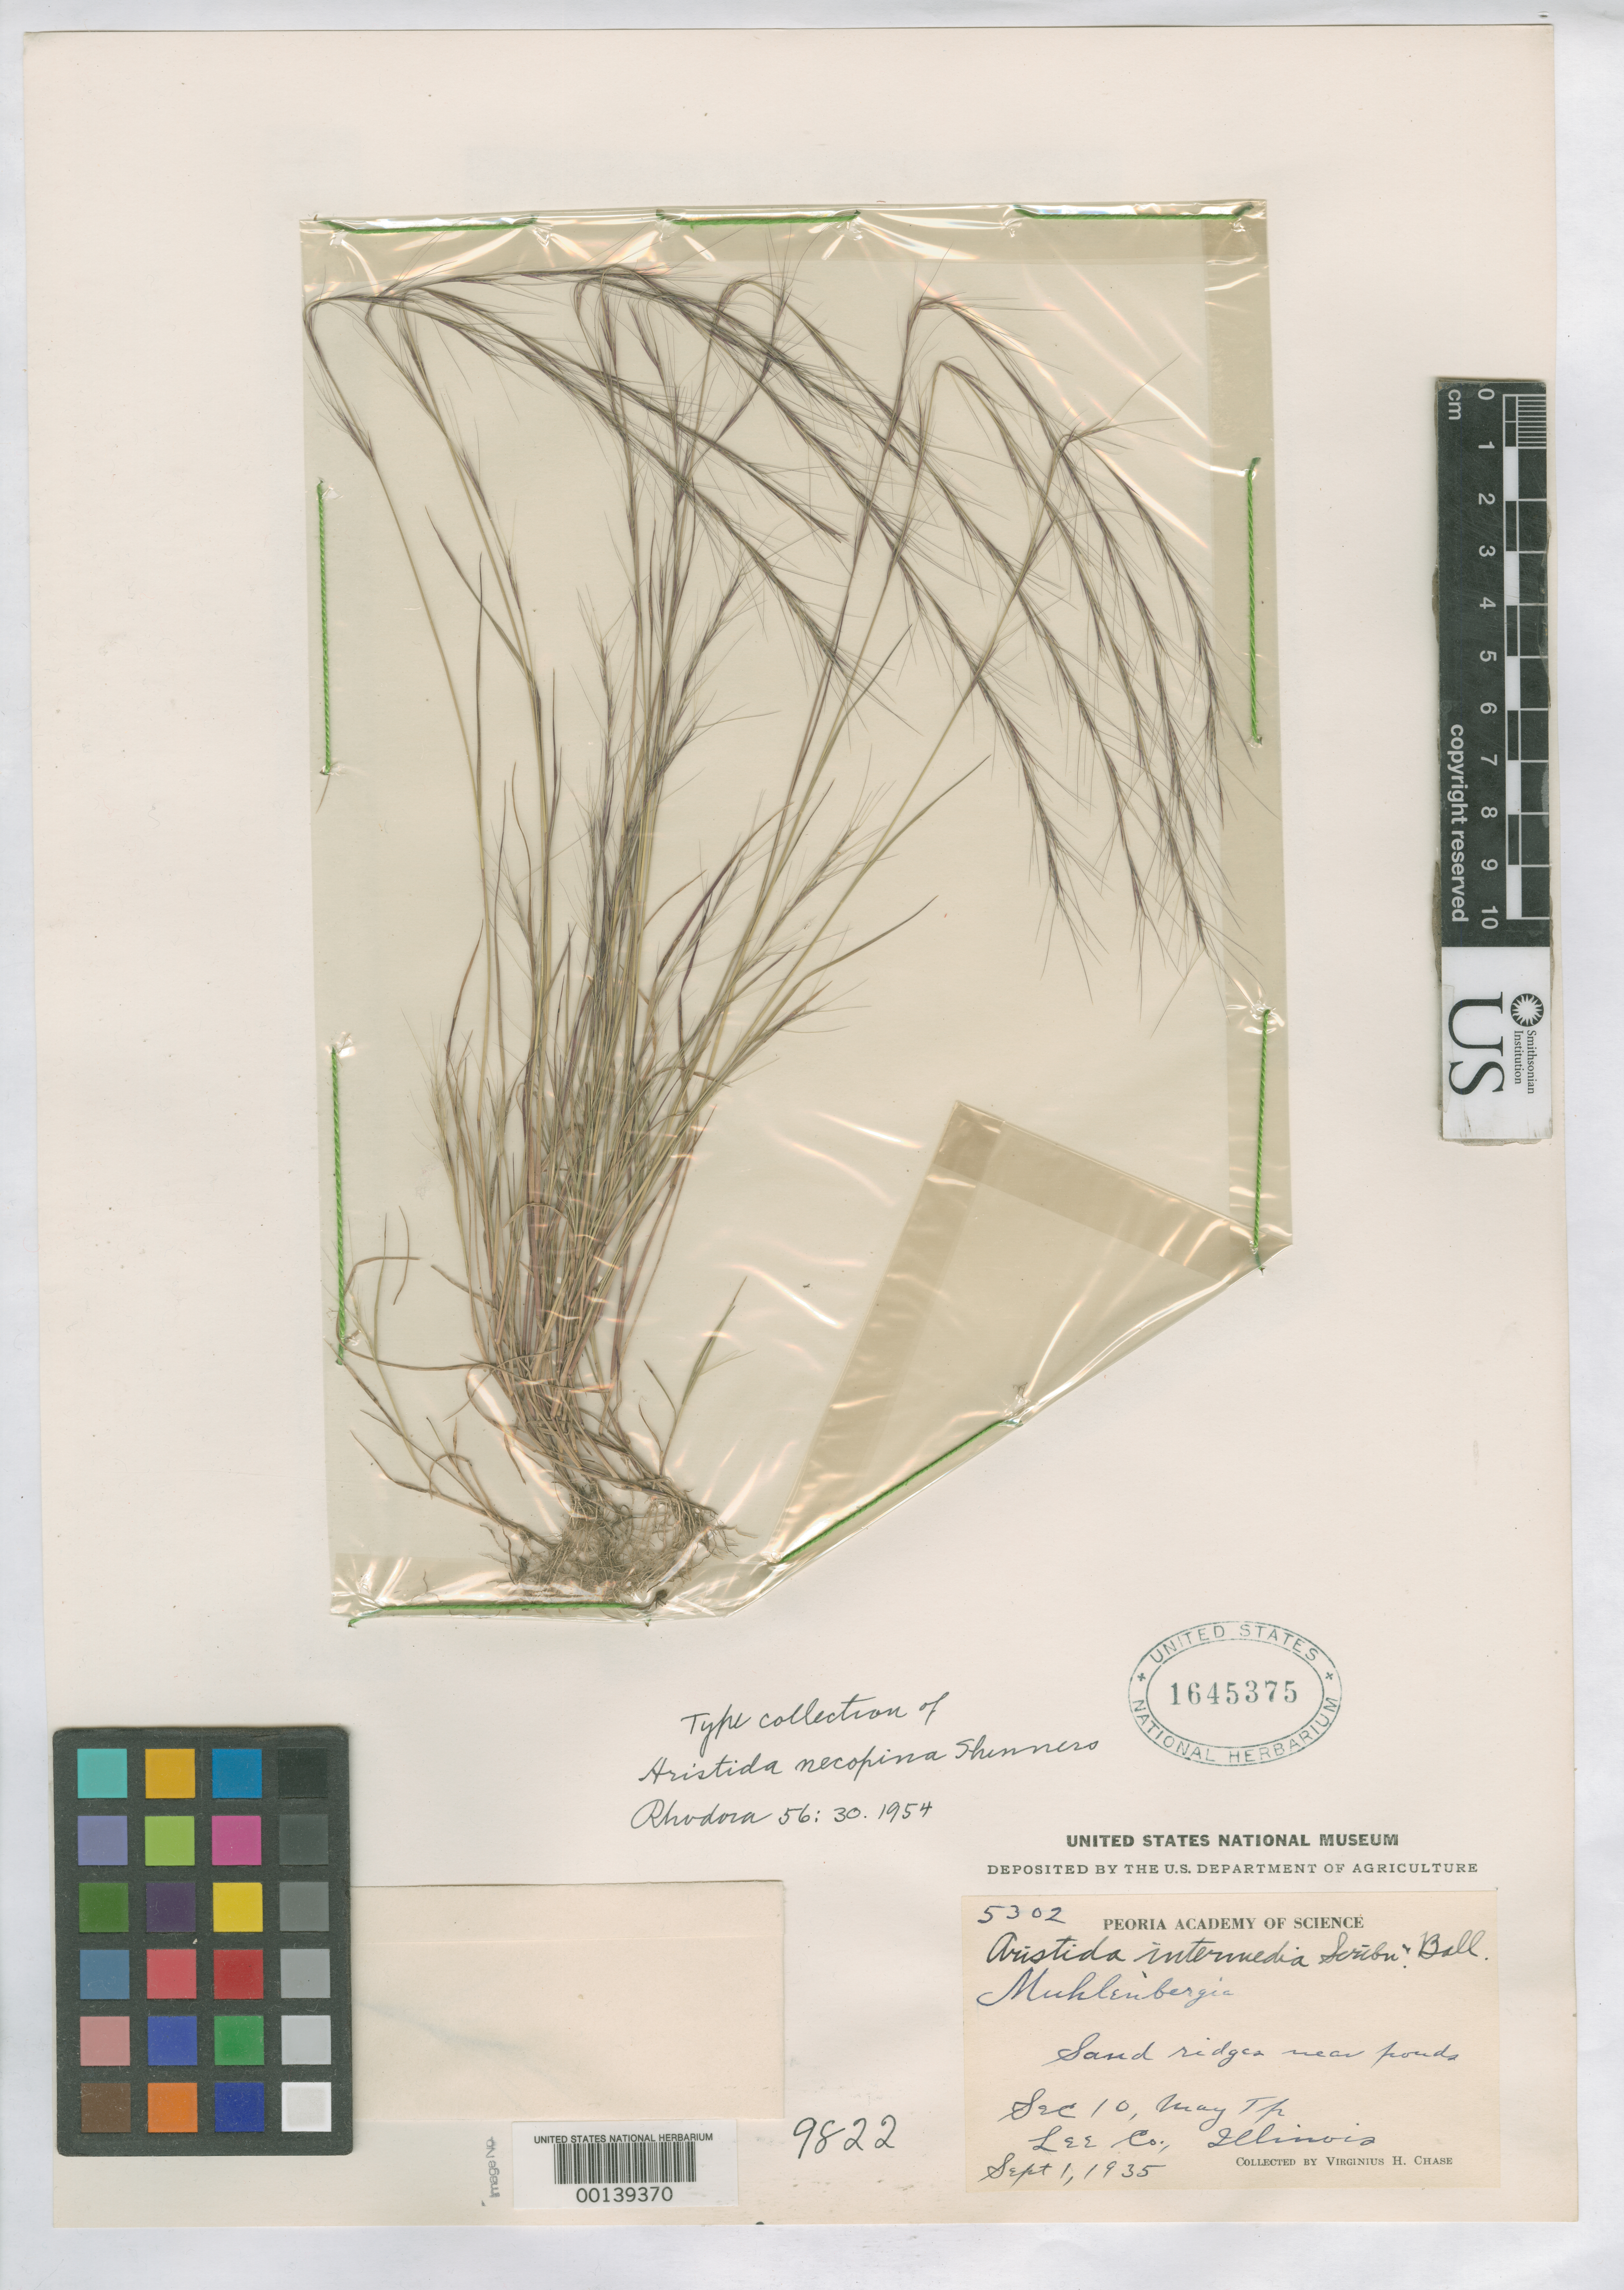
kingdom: Plantae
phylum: Tracheophyta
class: Liliopsida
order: Poales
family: Poaceae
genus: Aristida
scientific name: Aristida necopina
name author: Shinners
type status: Isotype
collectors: V. H. Chase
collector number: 5302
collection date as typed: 01 Sep 1935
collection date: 1935-09-01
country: United States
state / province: Illinois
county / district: Lee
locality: "sec. 10, May Twp.".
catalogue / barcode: US 1645375